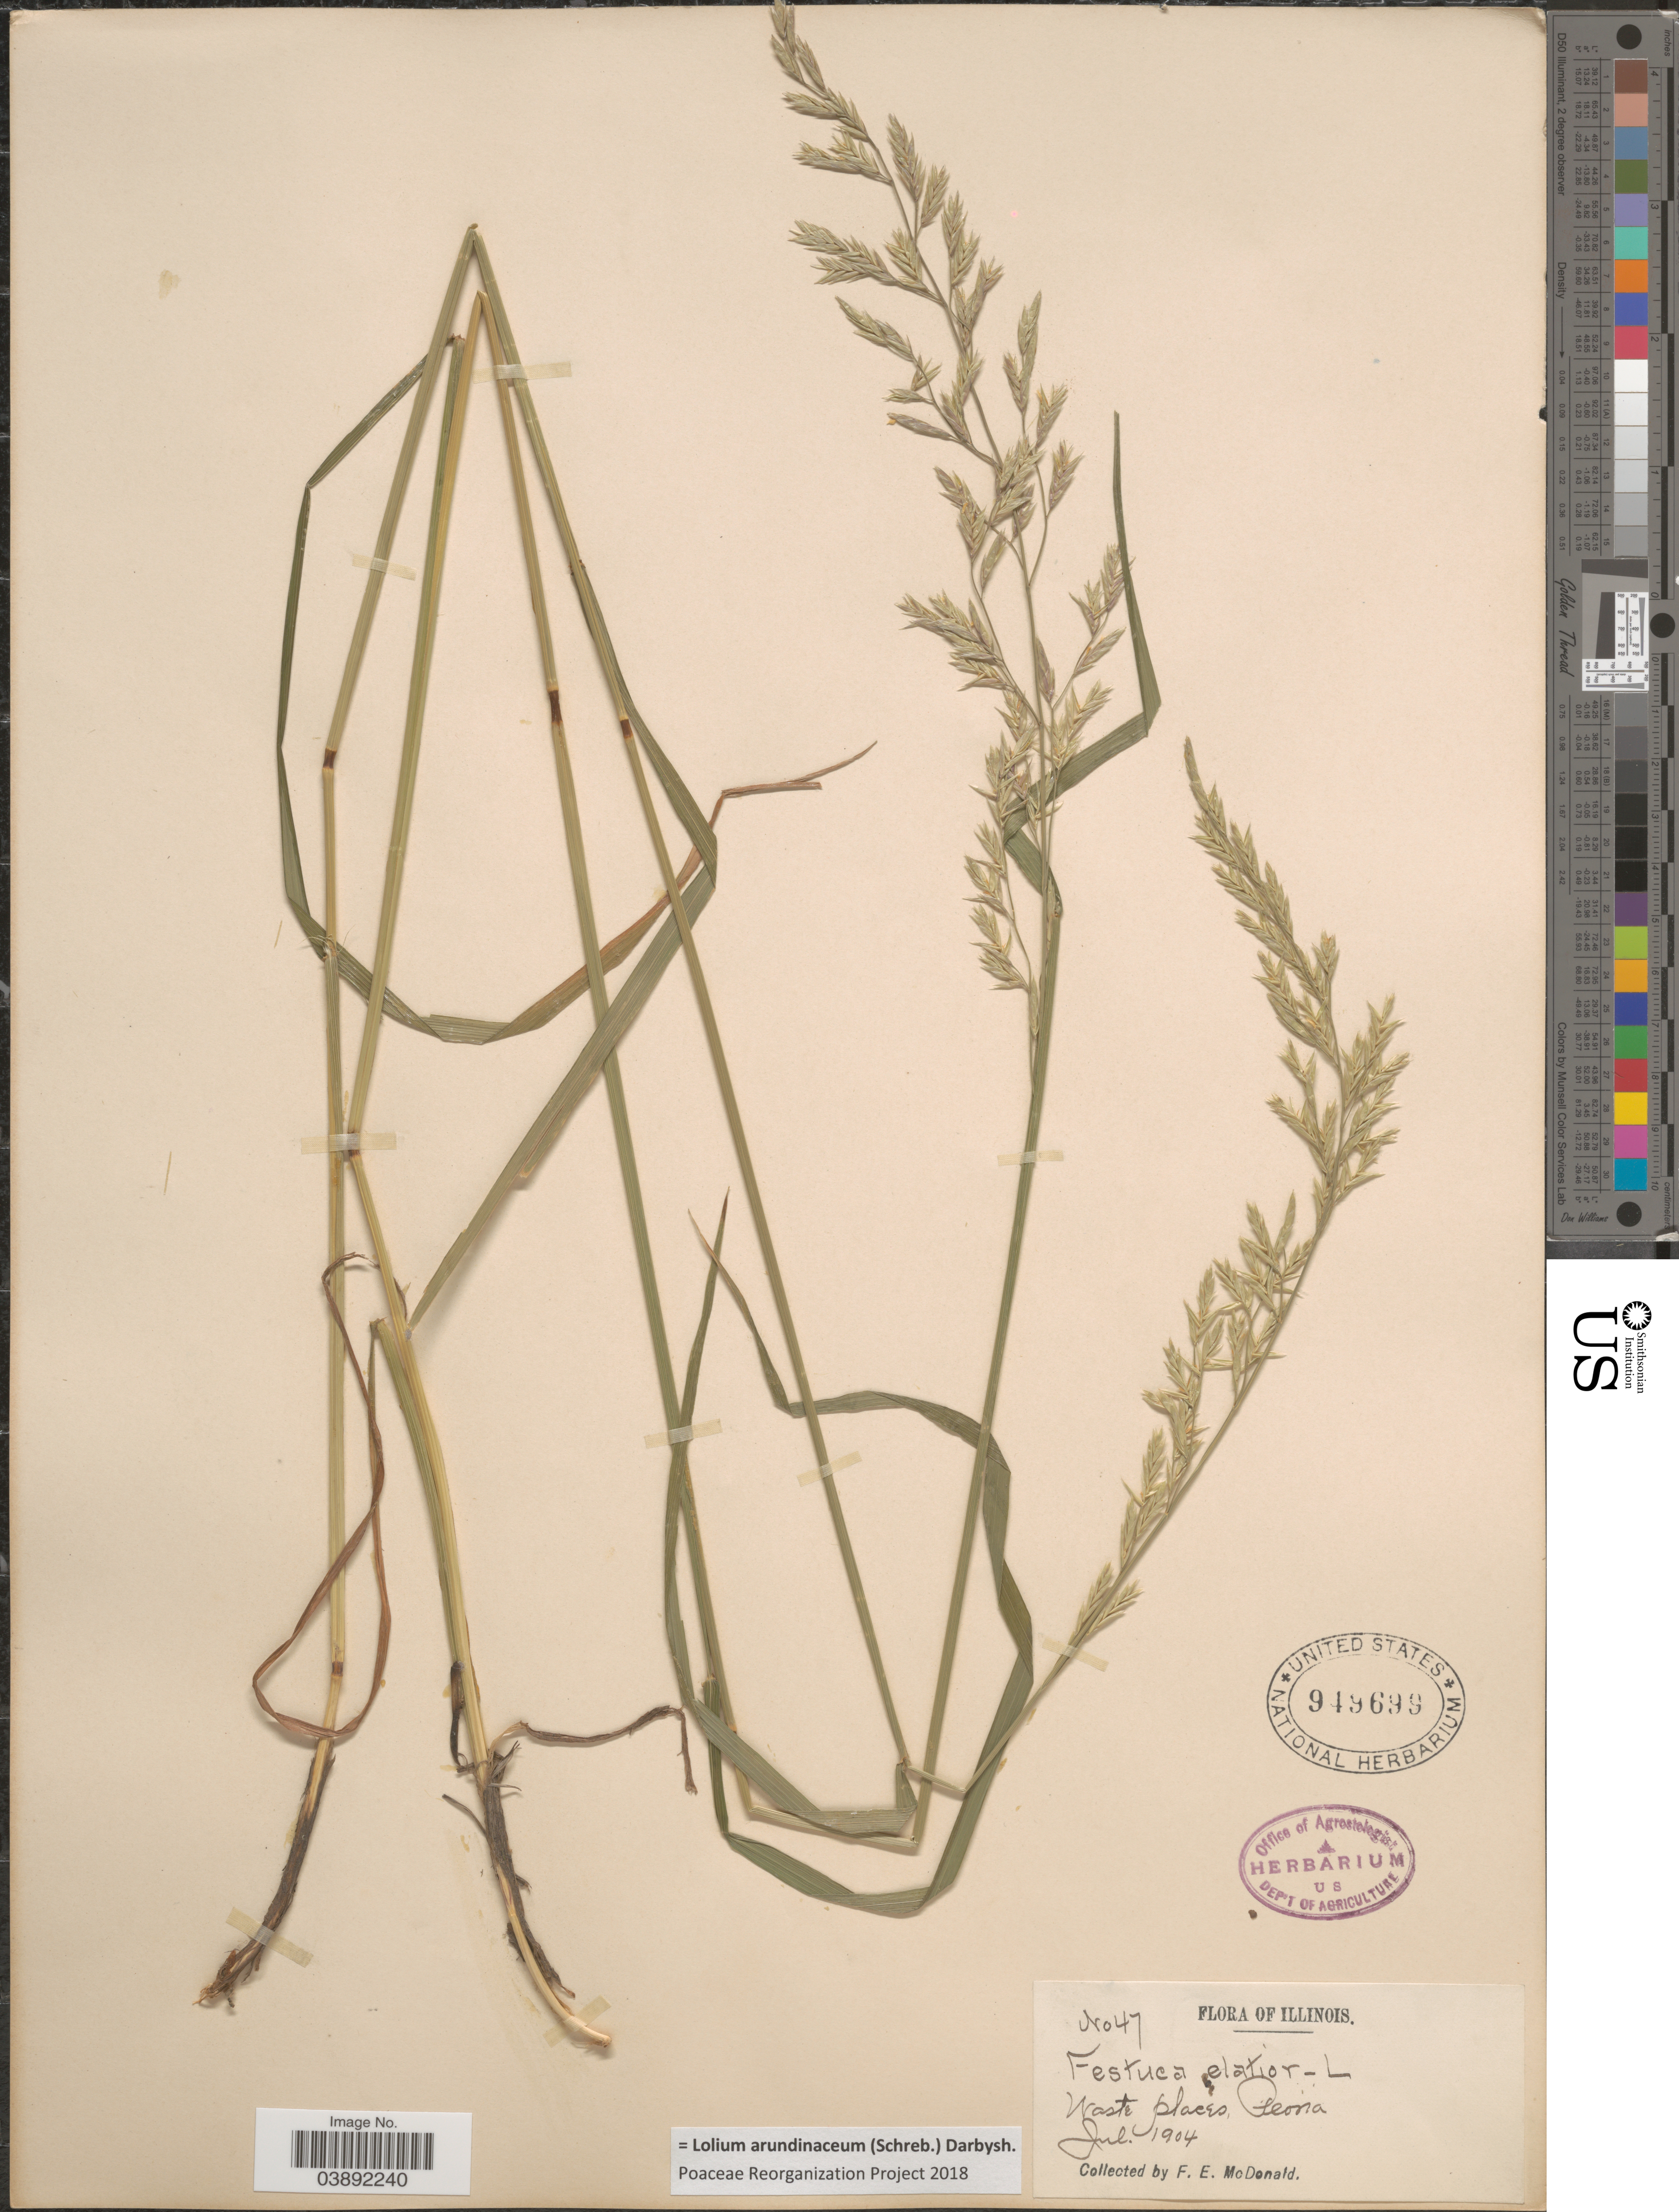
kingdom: Plantae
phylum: Tracheophyta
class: Liliopsida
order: Poales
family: Poaceae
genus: Lolium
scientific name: Lolium arundinaceum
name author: (Schreb.) Darbysh.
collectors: F. E. McDonald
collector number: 47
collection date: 1904-07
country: United States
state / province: Illinois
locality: Waste places, Peoria.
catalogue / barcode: US 949699